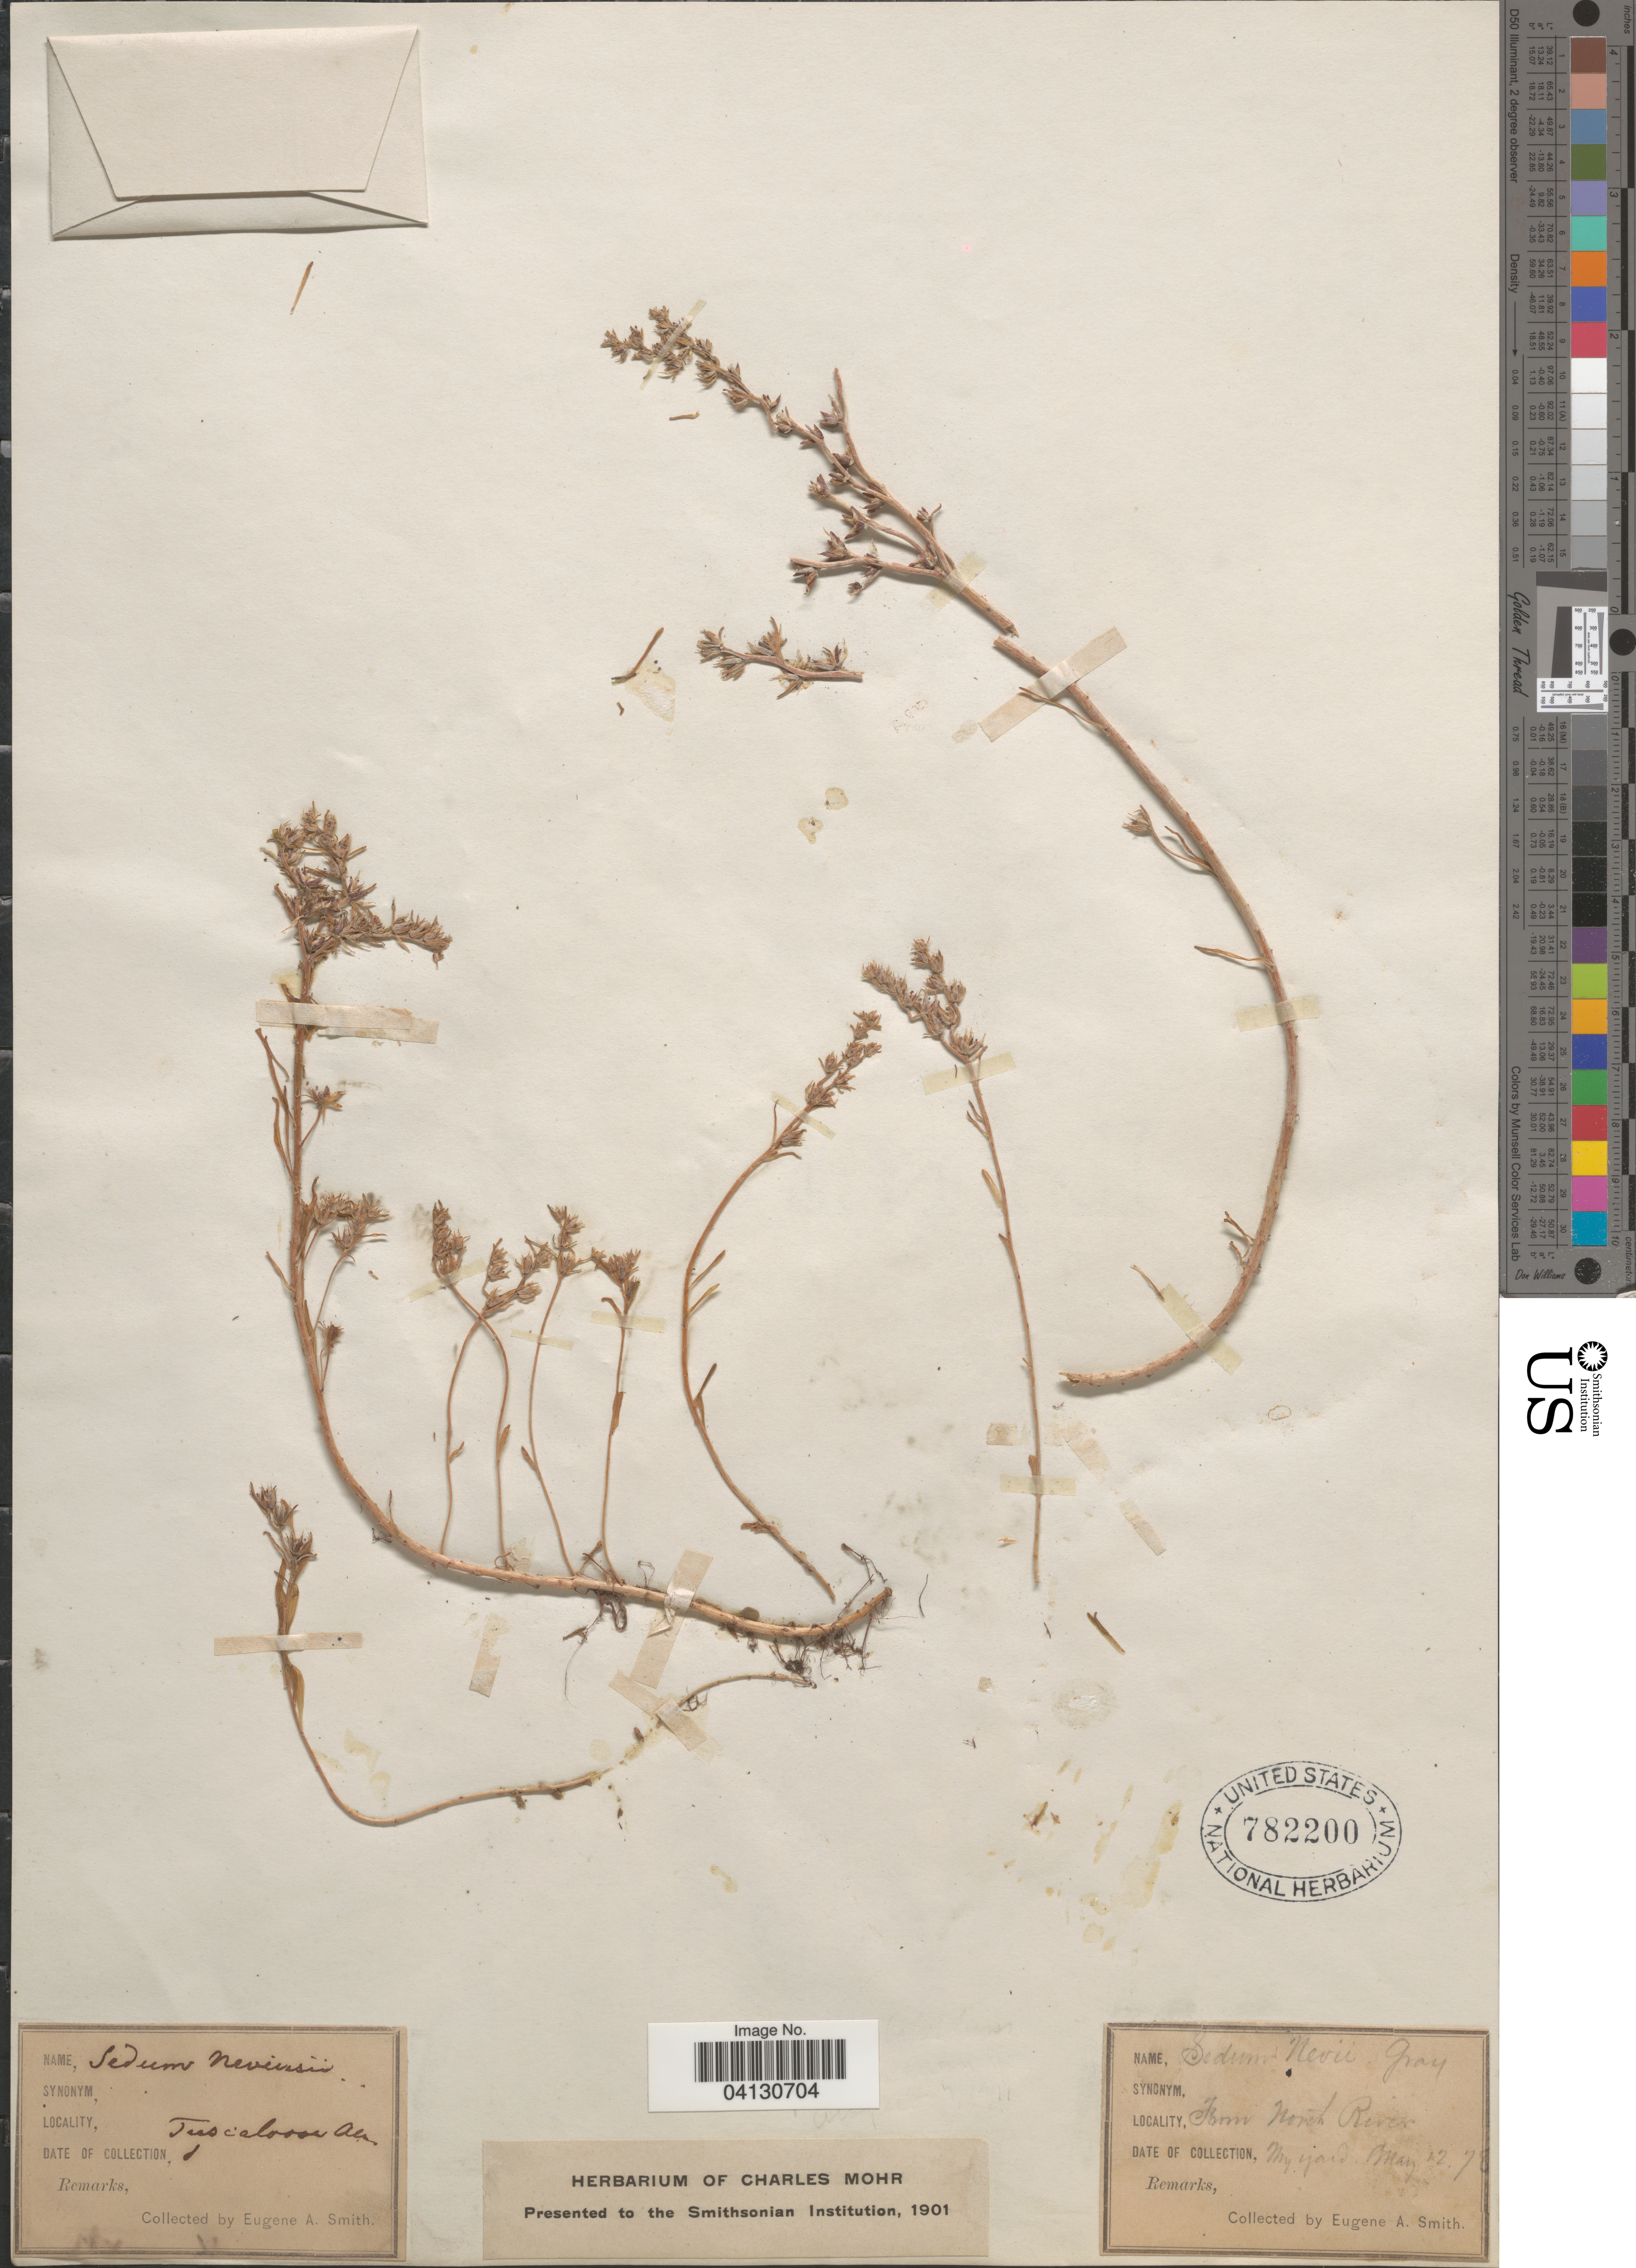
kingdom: Plantae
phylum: Tracheophyta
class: Magnoliopsida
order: Saxifragales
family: Crassulaceae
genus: Sedum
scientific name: Sedum nevii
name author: A. Gray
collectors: E. A. Smith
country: United States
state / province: Alabama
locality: Tuscaloosa.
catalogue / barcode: US 782200